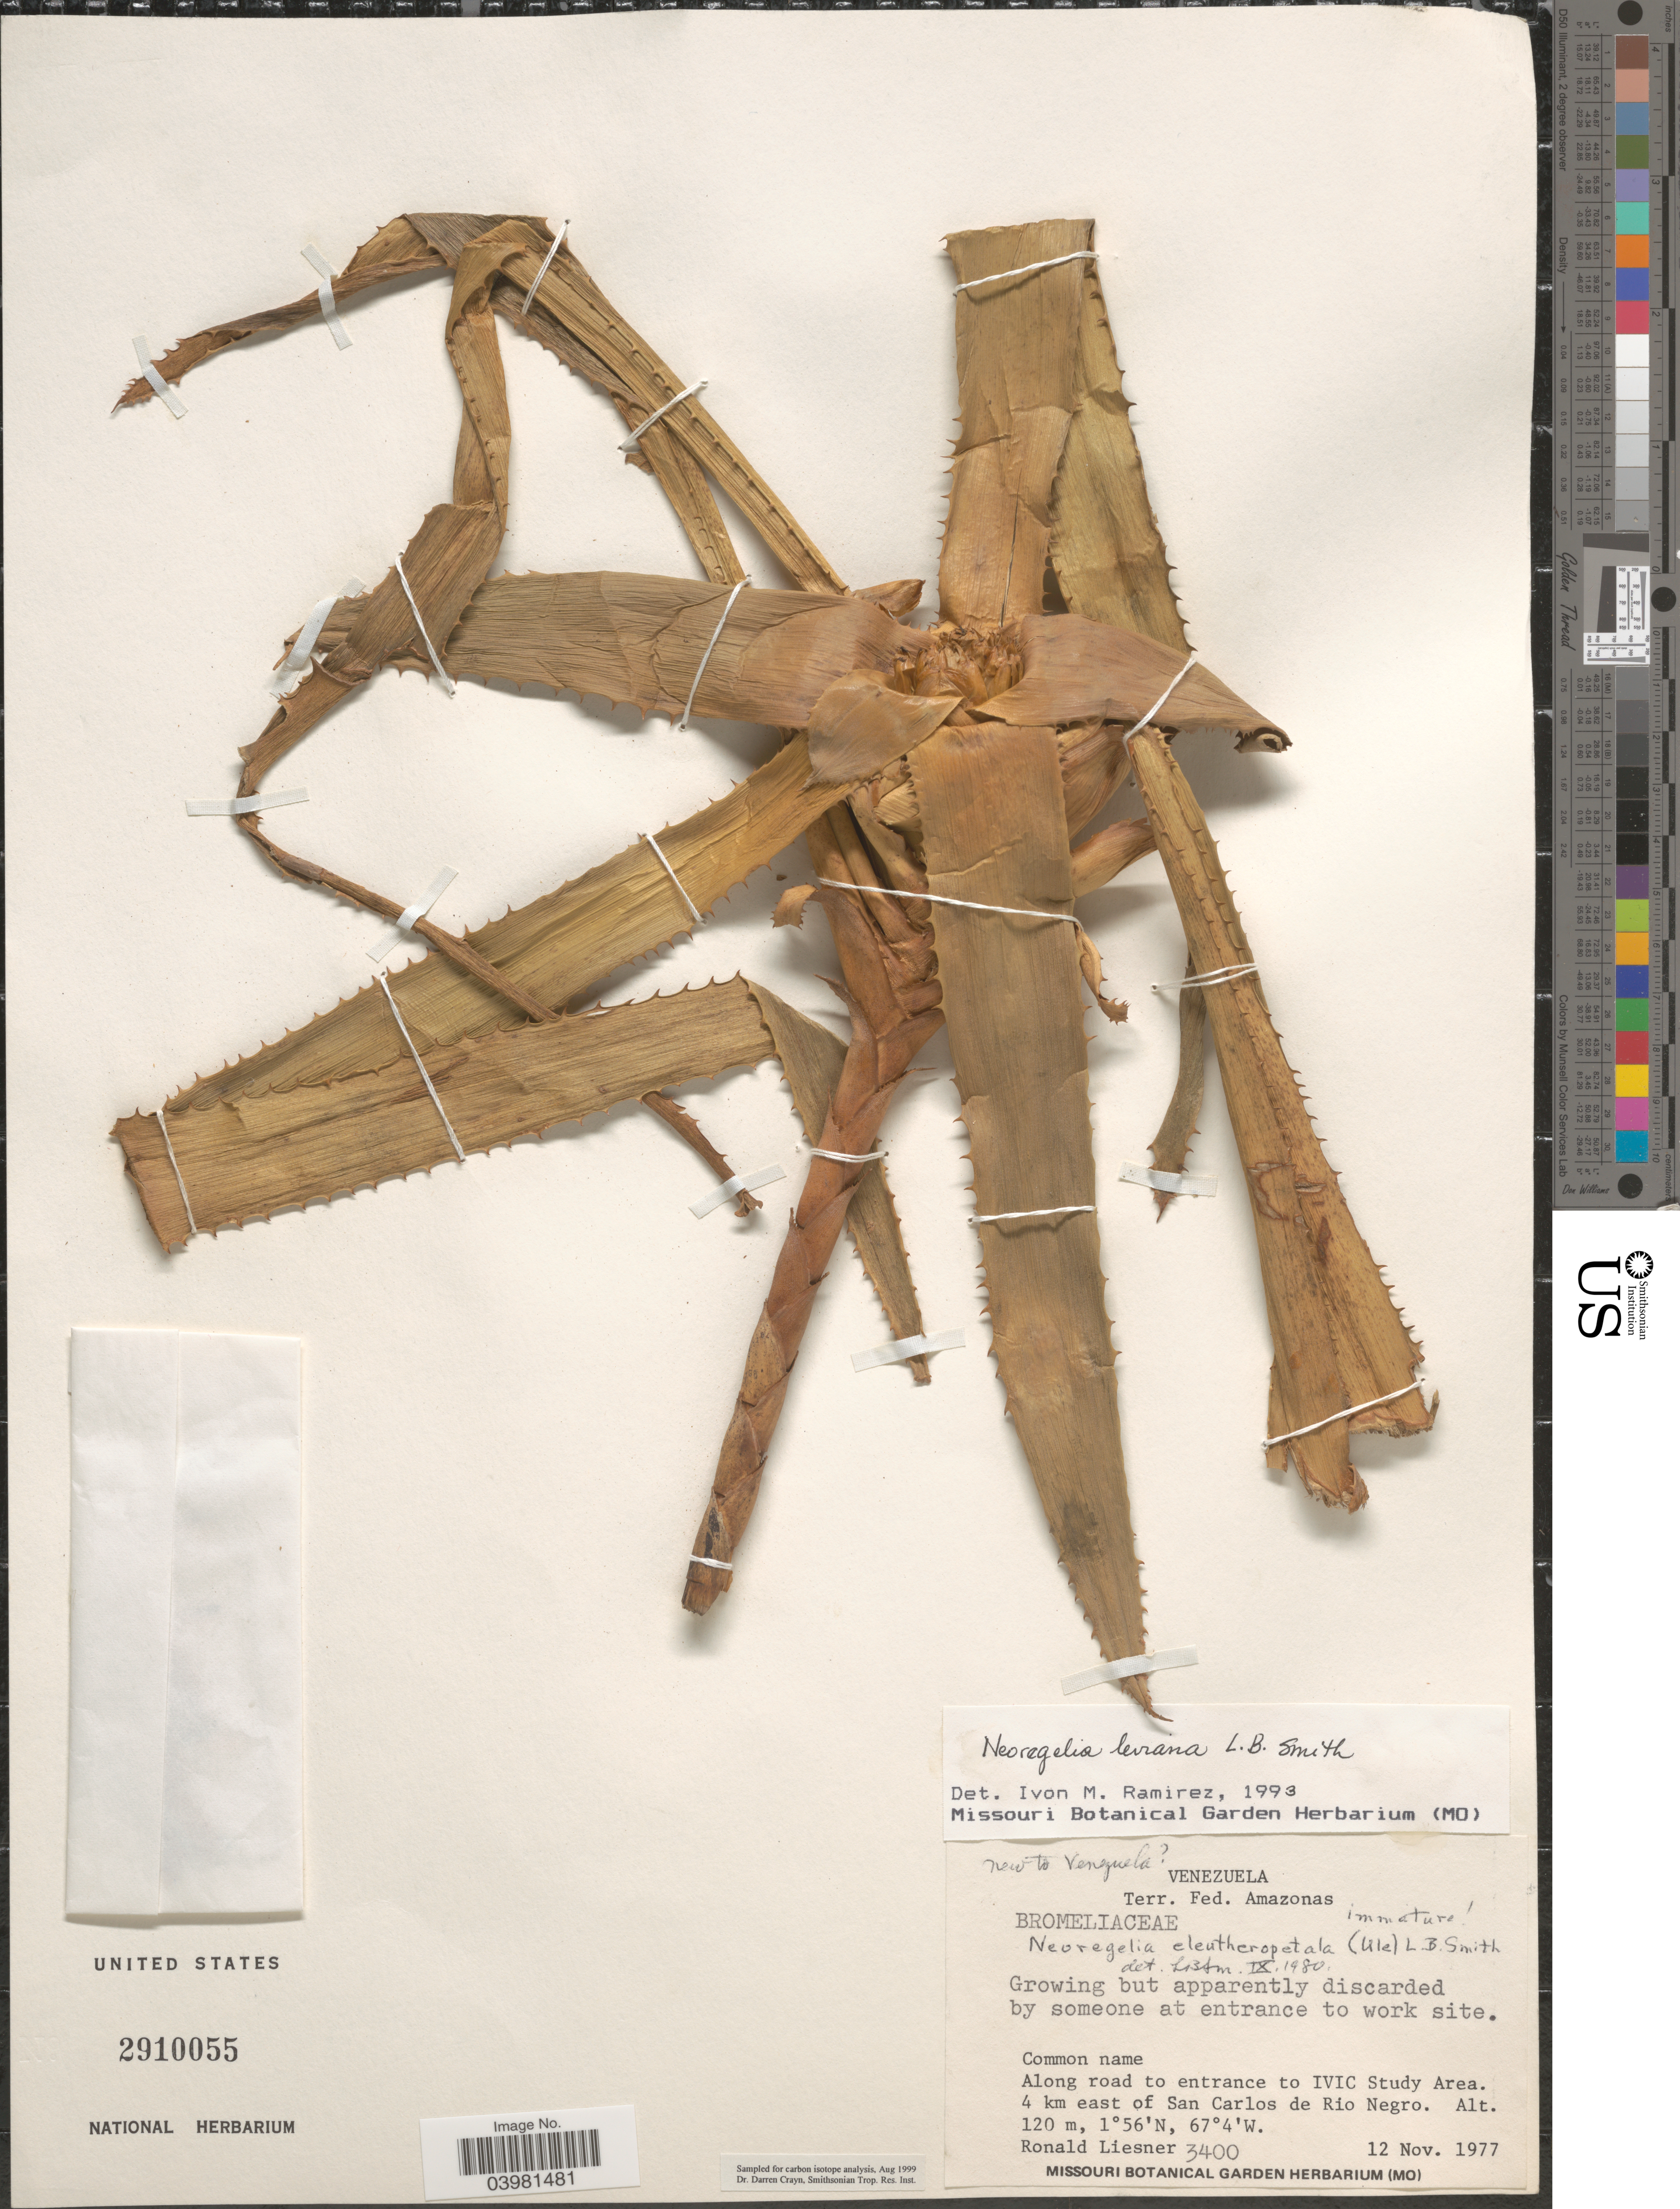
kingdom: Plantae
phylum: Tracheophyta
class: Liliopsida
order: Poales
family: Bromeliaceae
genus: Neoregelia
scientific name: Neoregelia leviana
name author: L.B. Sm.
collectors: R. L. Liesner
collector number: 3400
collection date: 1977-11-12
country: Venezuela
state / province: Amazonas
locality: Terr. Fed. Amazonas. Along road to entrance to IVIC Study Area. 4 km east of San Carlos de Rio Negro.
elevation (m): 120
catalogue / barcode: US 2910055